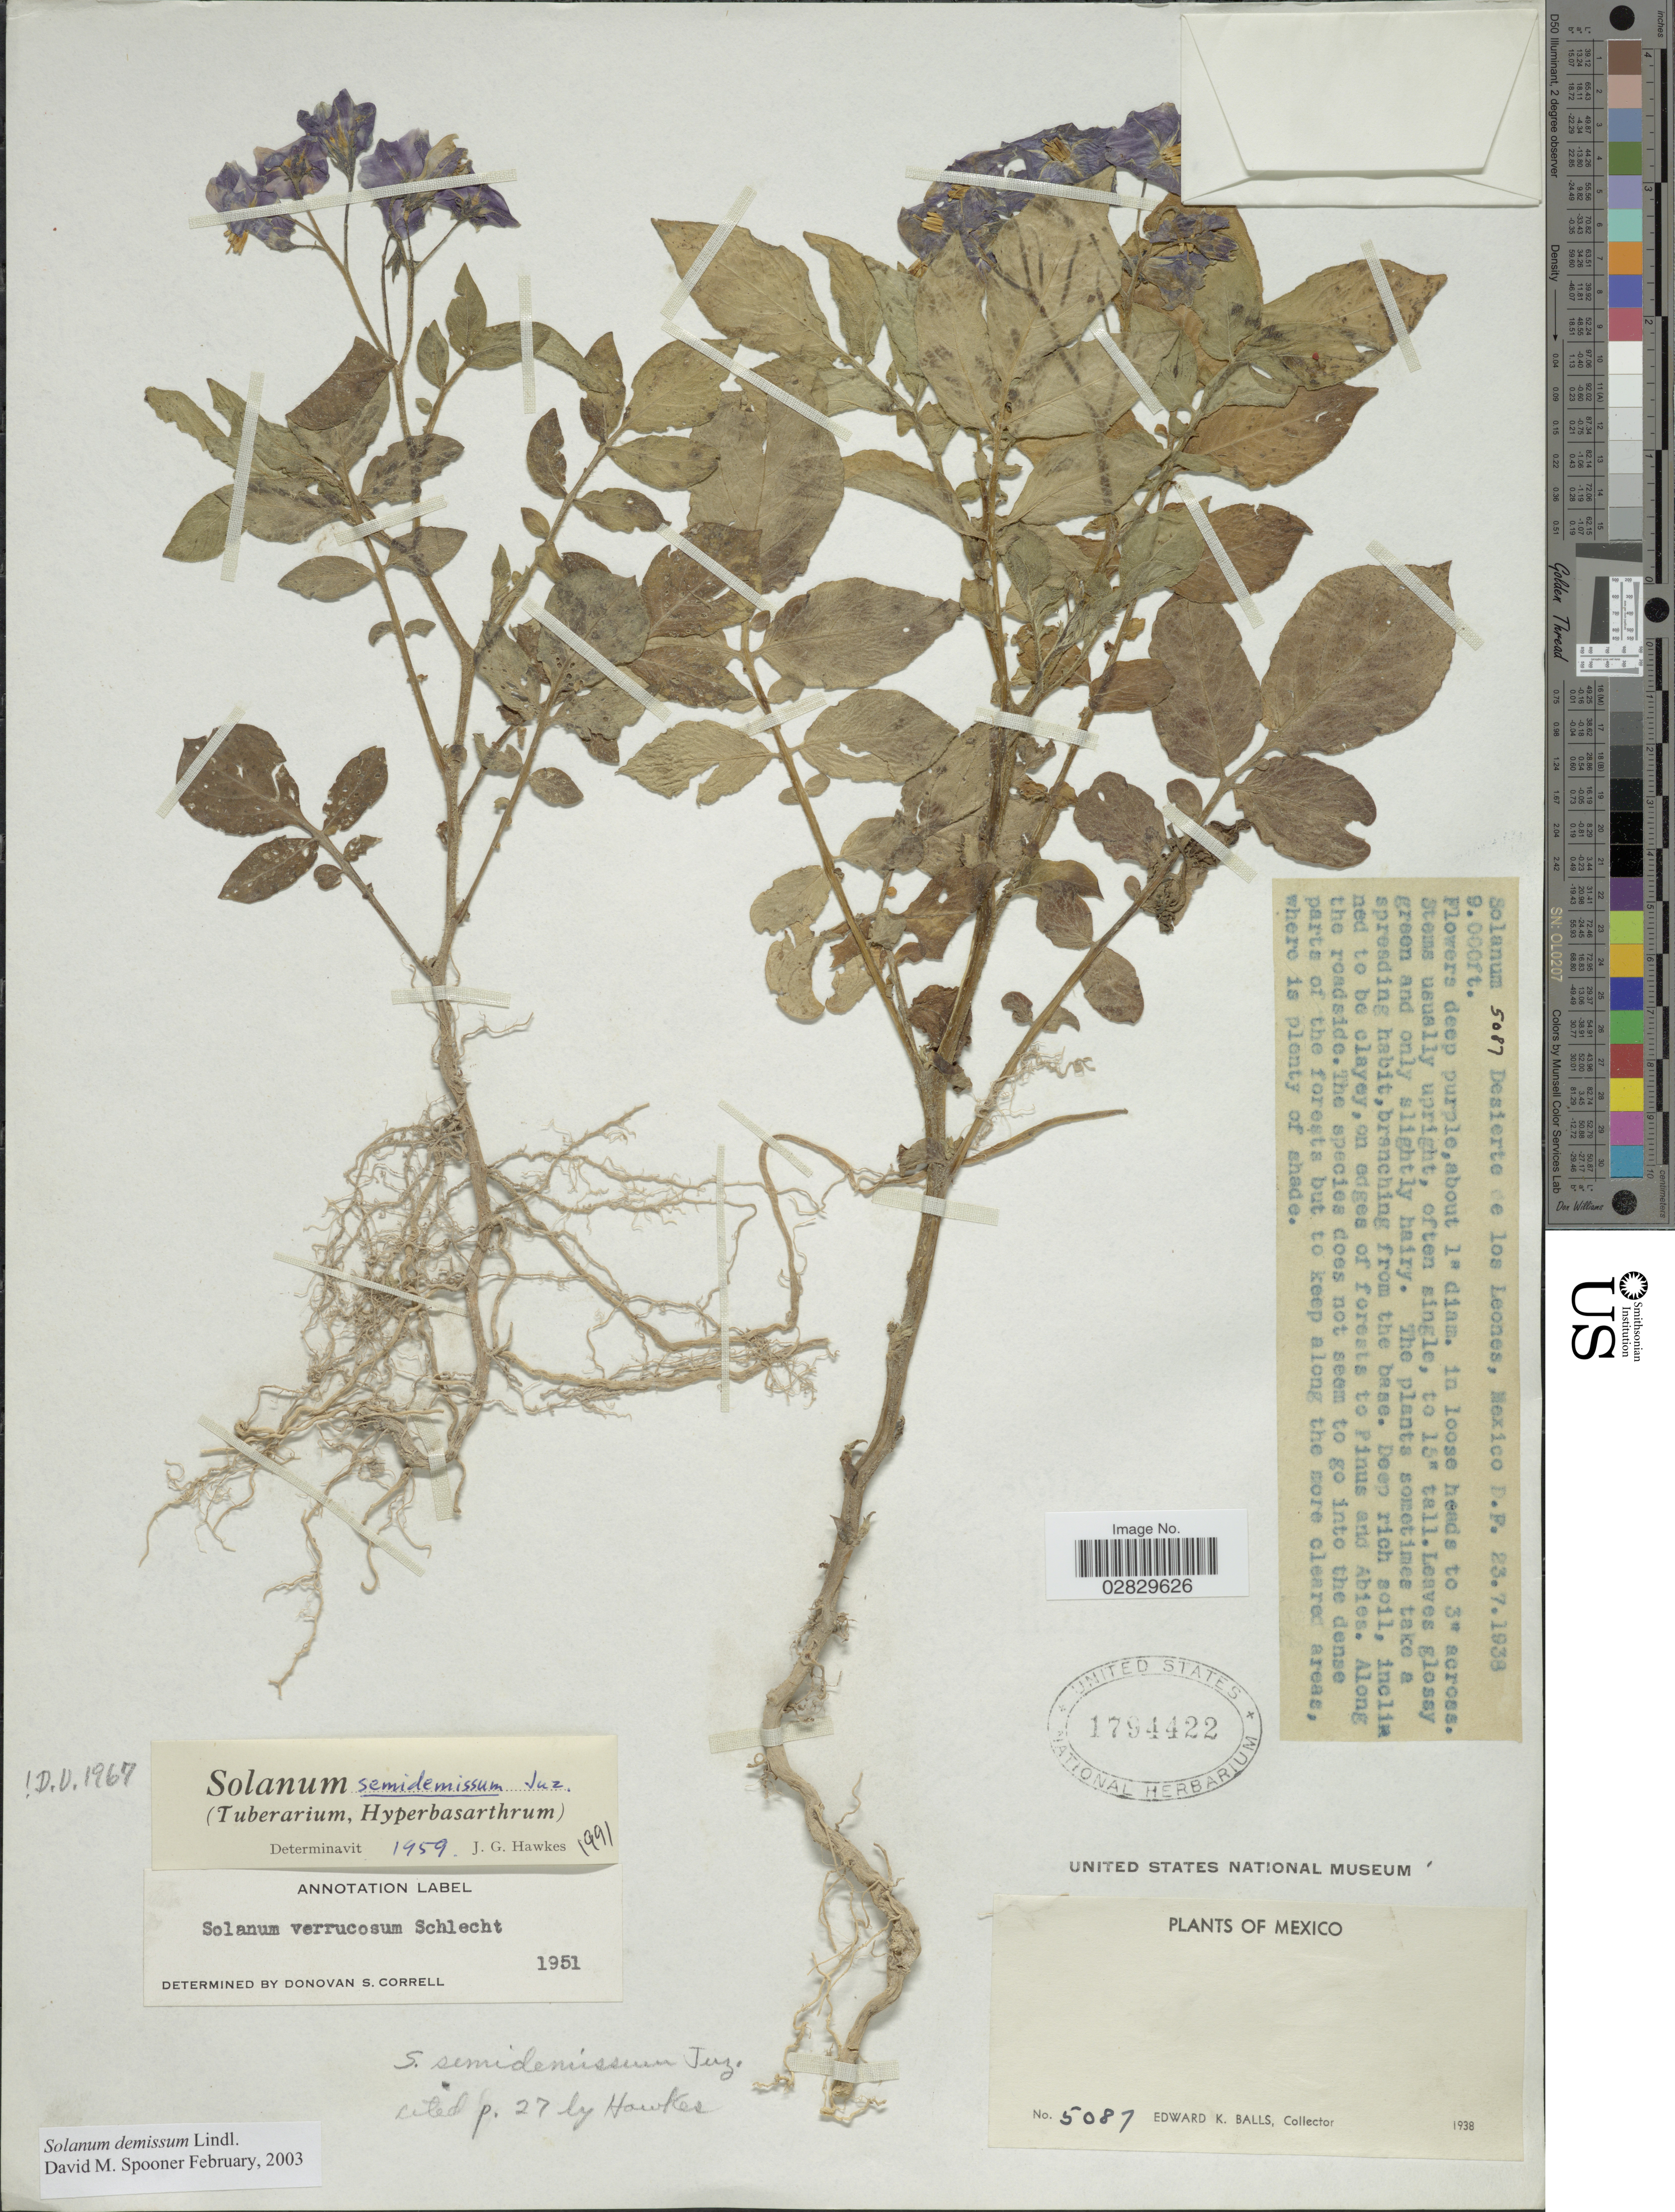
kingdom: Plantae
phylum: Tracheophyta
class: Magnoliopsida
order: Solanales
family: Solanaceae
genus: Solanum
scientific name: Solanum demissum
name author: Lindl.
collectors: E. K. Balls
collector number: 5087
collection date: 1938-07-23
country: Mexico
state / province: Distrito Federal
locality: Desierte de los Leones.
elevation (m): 2743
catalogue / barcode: US 1794422